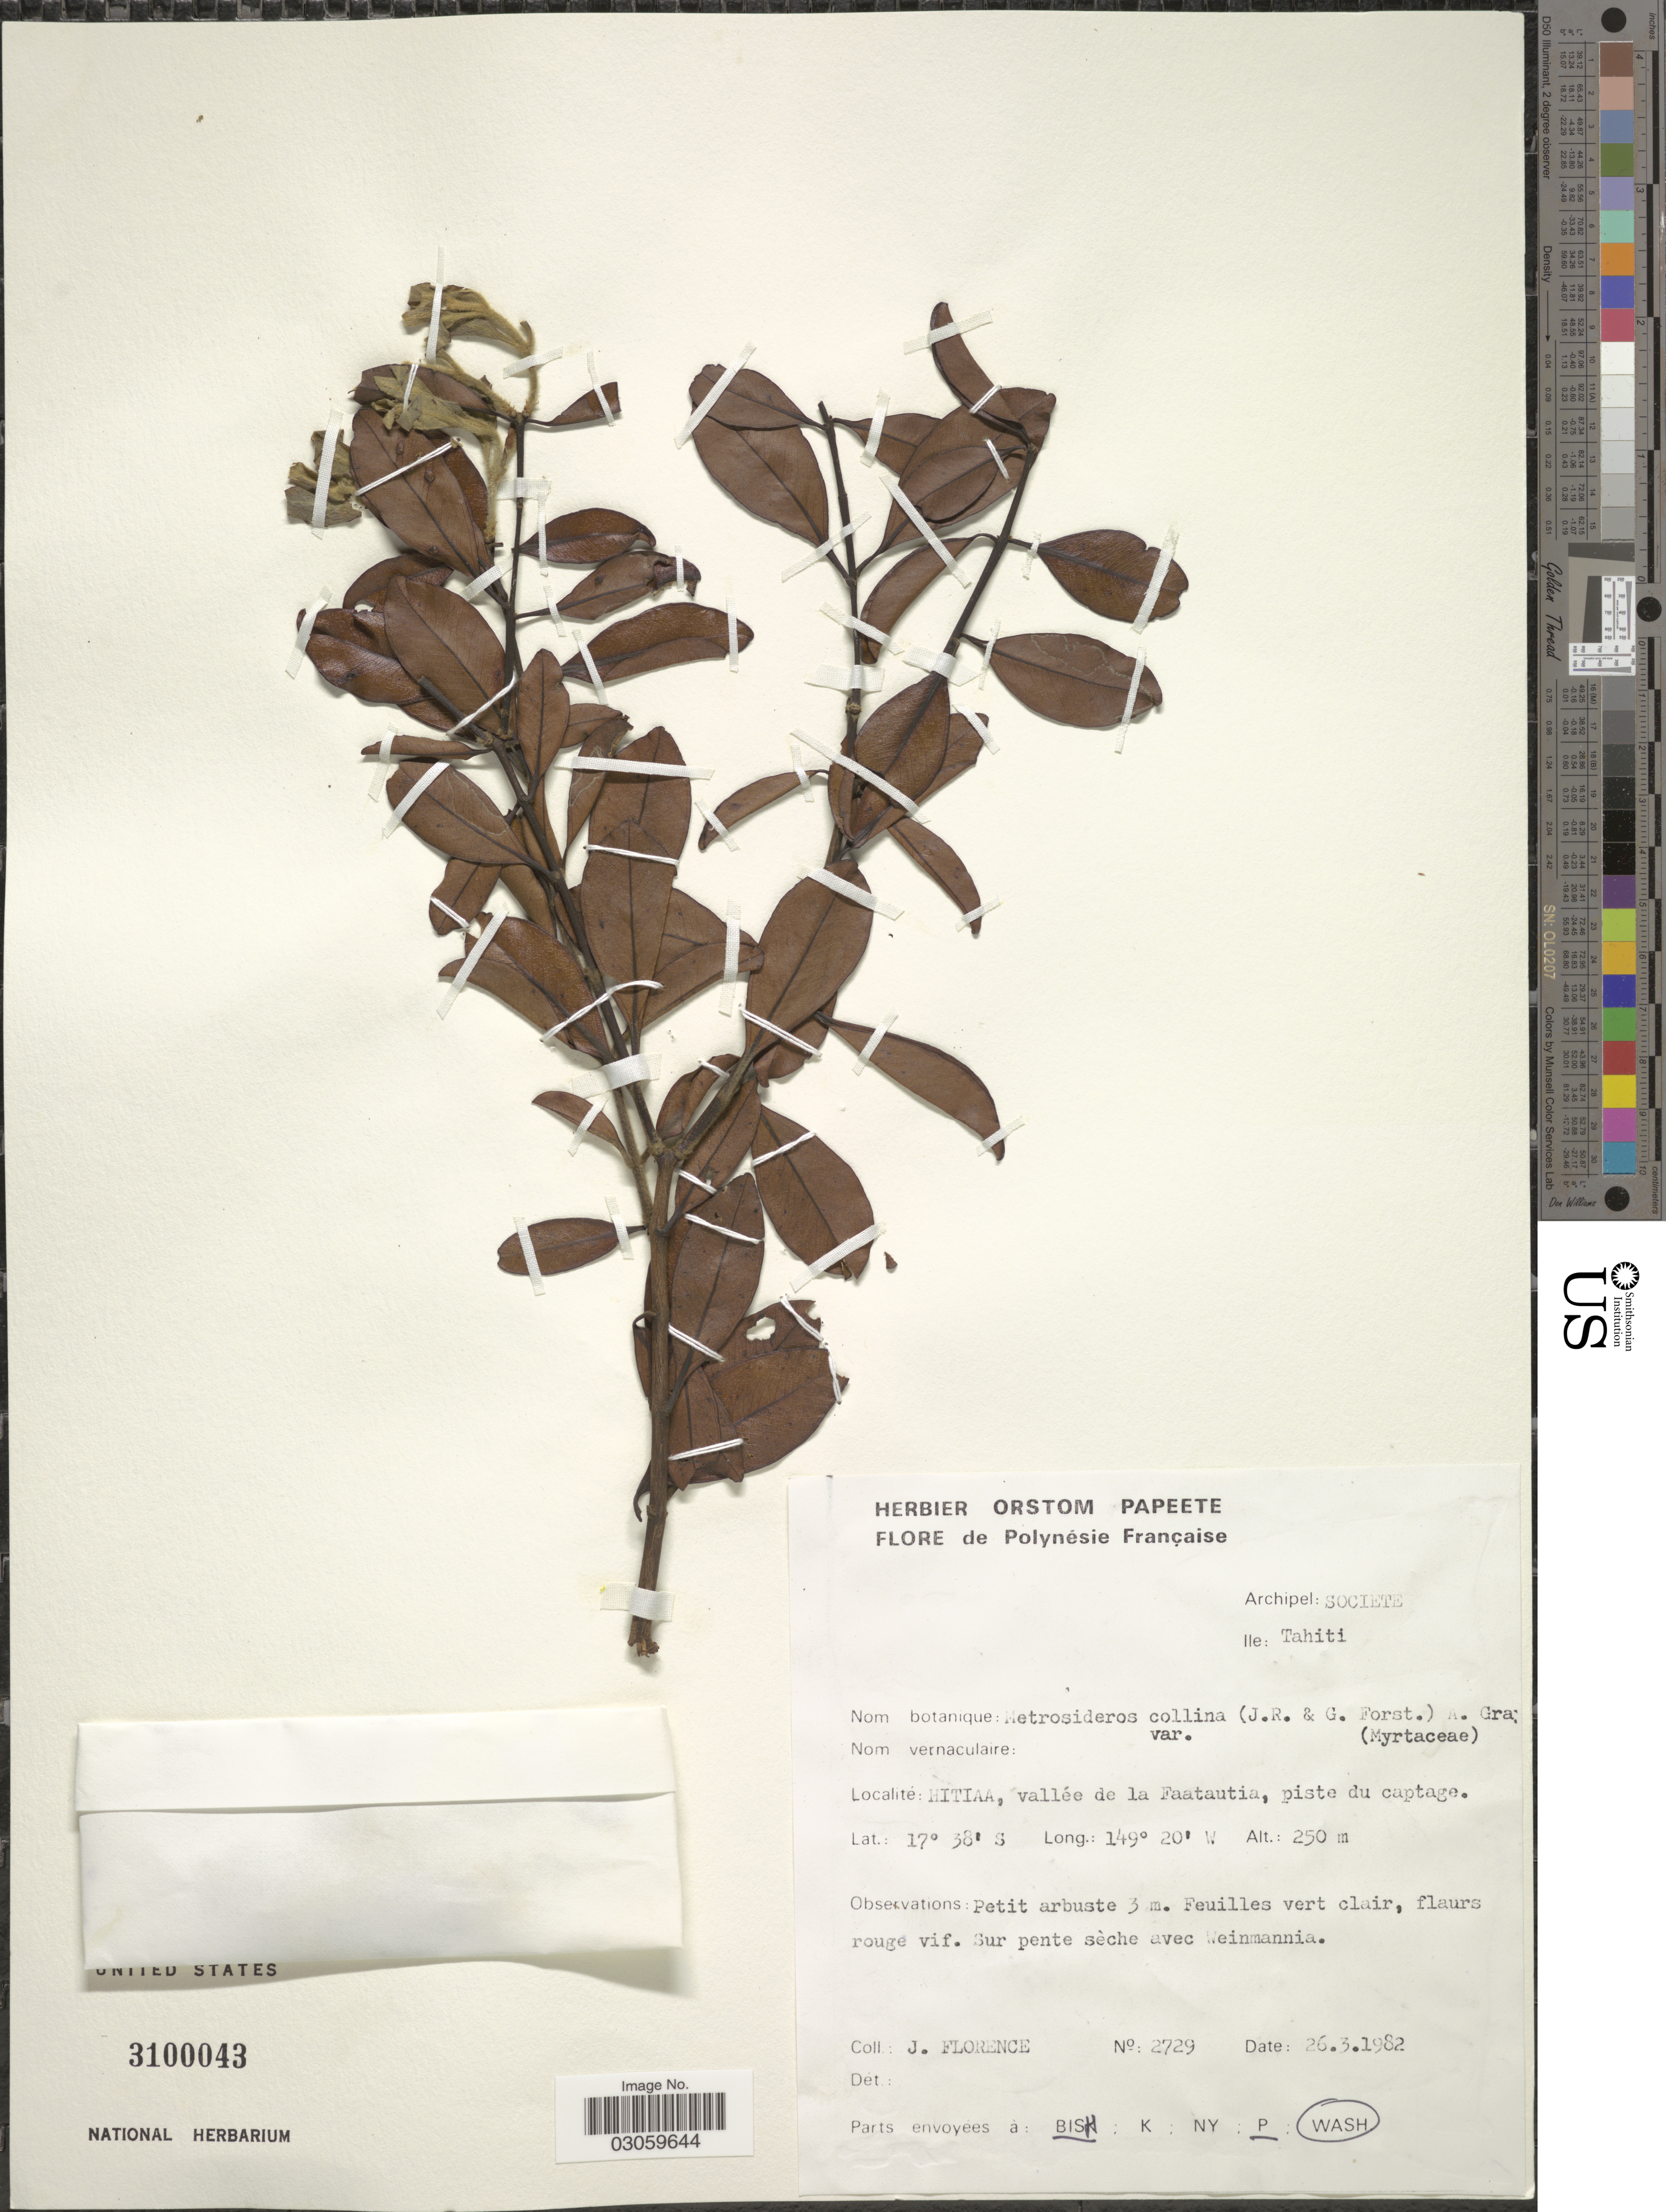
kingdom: Plantae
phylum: Tracheophyta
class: Magnoliopsida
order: Myrtales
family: Myrtaceae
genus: Metrosideros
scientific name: Metrosideros collina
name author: (J.R. Forst. & G. Forst.) A. Gray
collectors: J. Florence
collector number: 2729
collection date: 1982-03-26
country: French Polynesia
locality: Polynésie Française. Archipel: Societe. Ile: Tahiti. Hitiaa, vallée de la Faatautia, piste du captage.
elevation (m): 250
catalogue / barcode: US 3100043